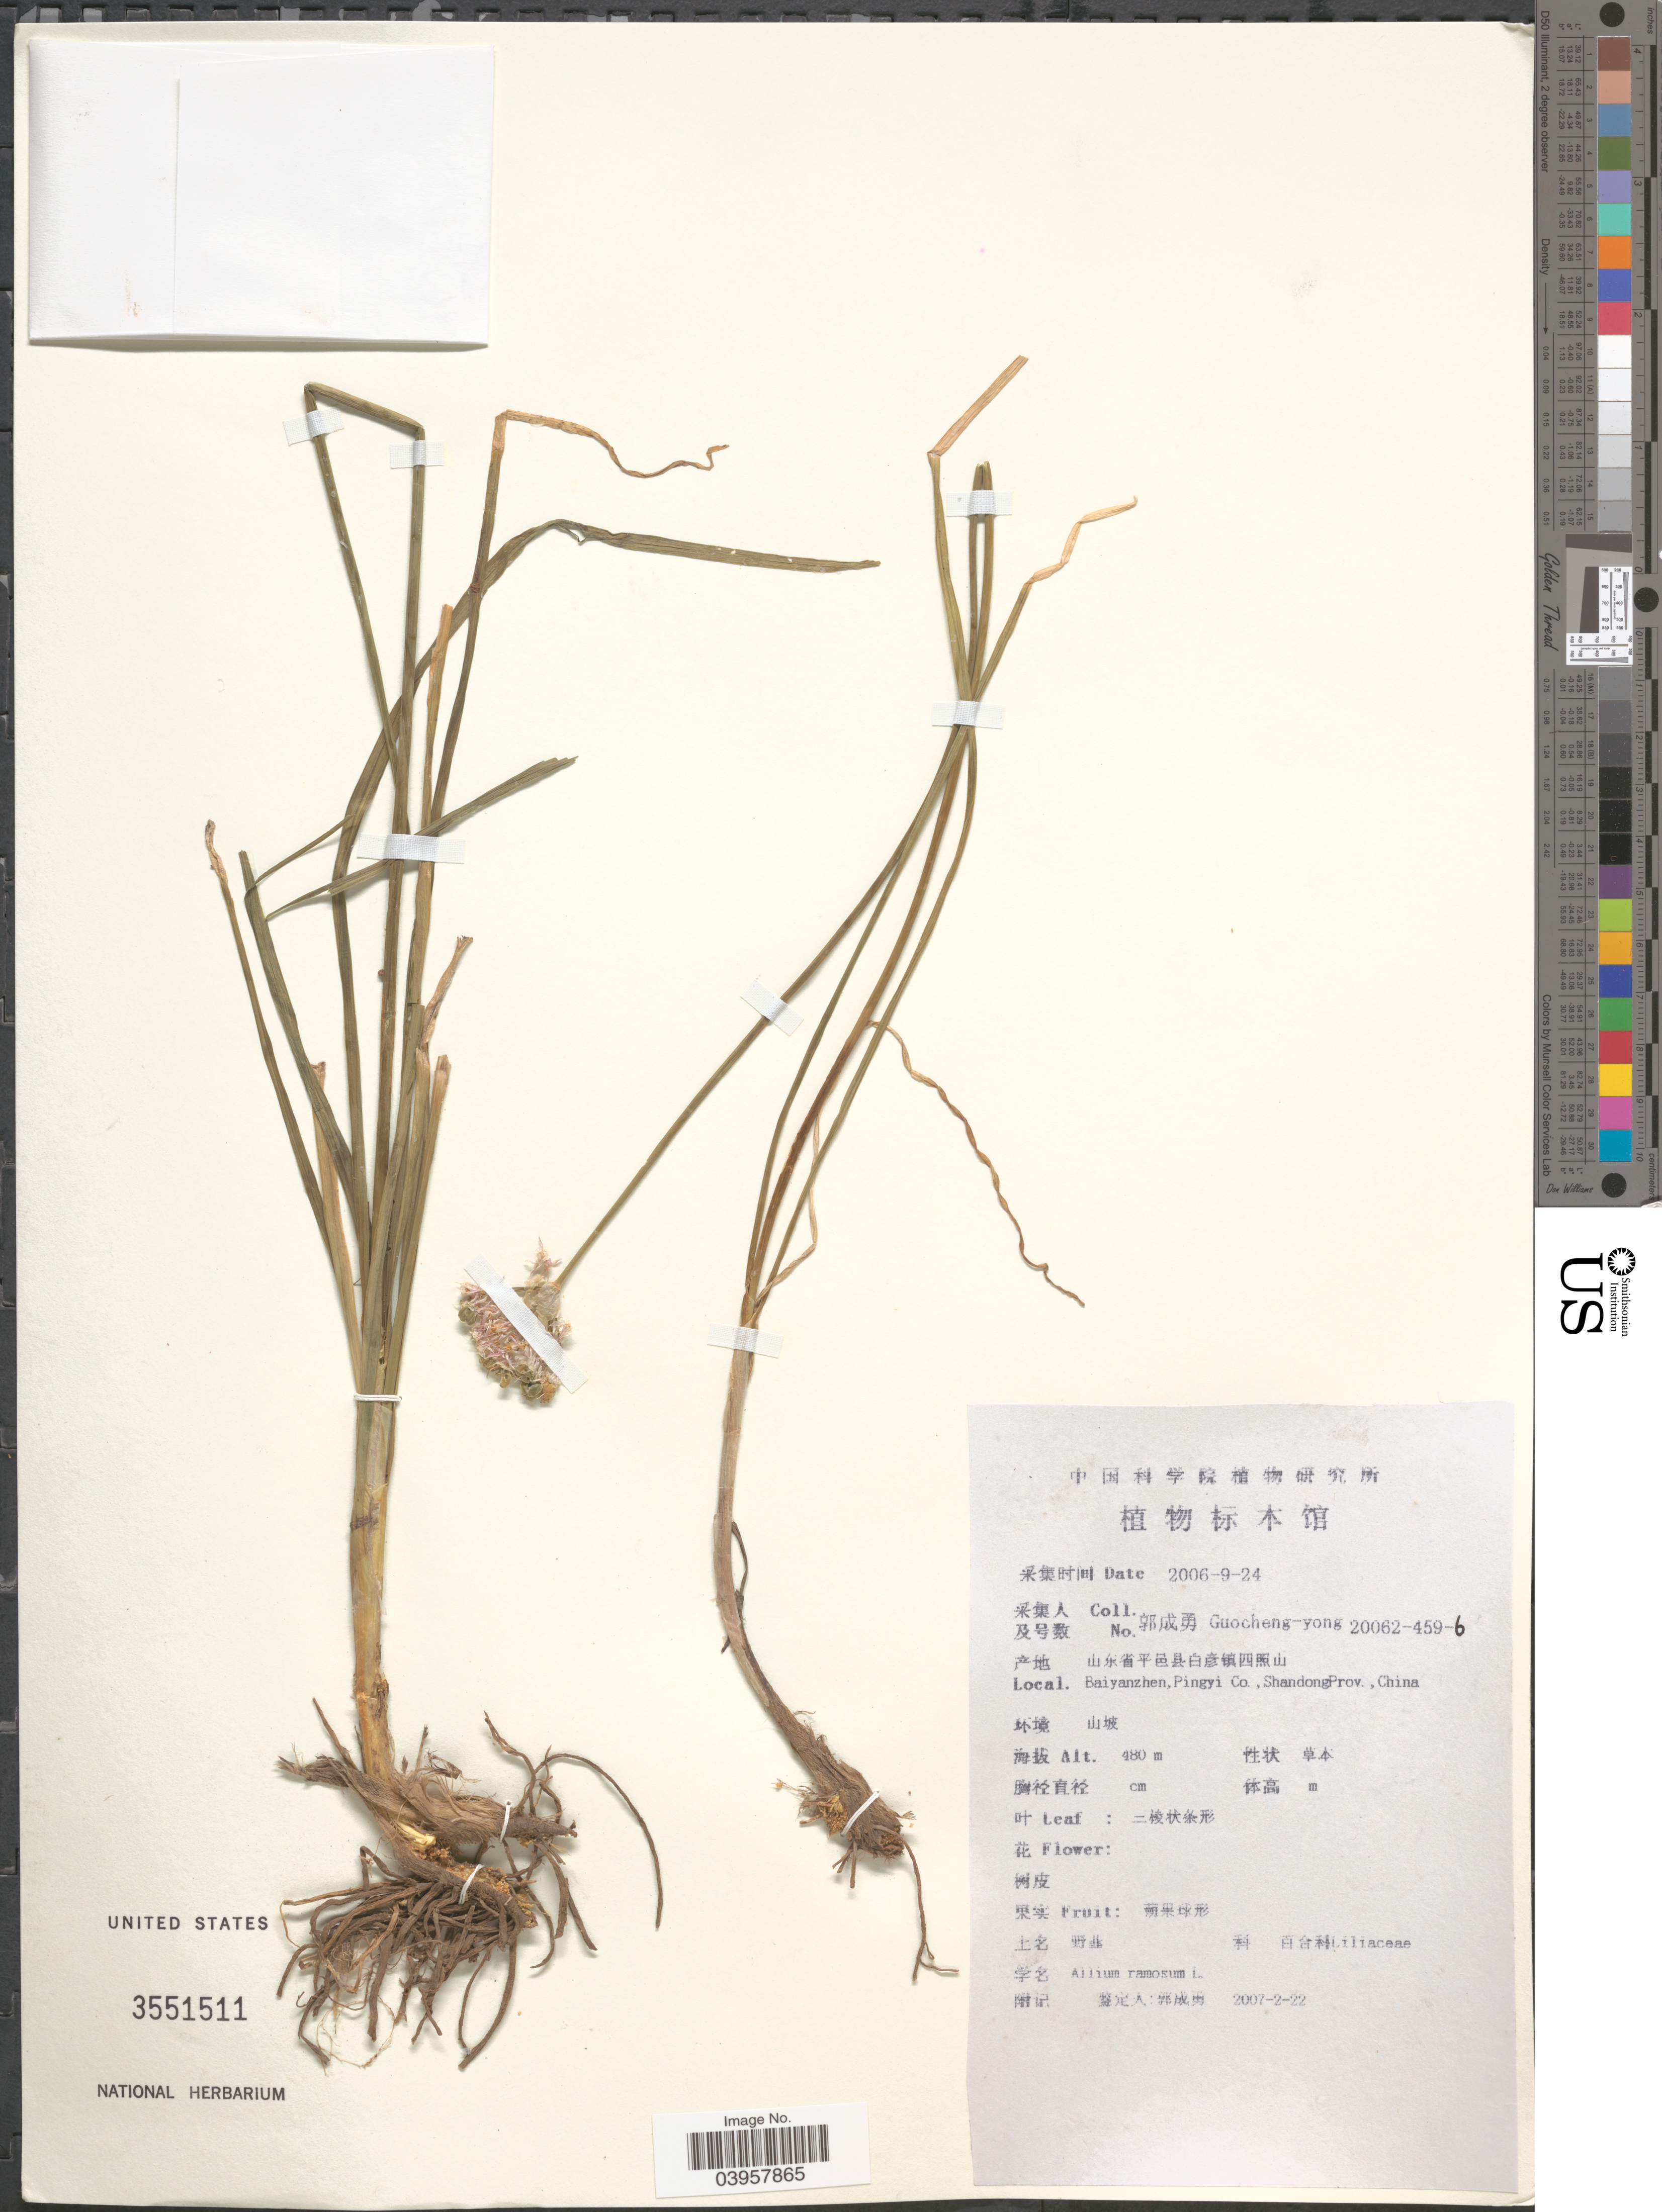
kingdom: Plantae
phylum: Tracheophyta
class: Liliopsida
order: Asparagales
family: Amaryllidaceae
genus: Allium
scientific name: Allium ramosum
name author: L.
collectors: Guo cheng-yong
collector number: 20062-459-6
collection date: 2006-09-24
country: China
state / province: Shandong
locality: Baiyanzhen, Pingyi Co.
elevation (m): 480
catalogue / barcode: US 3551511